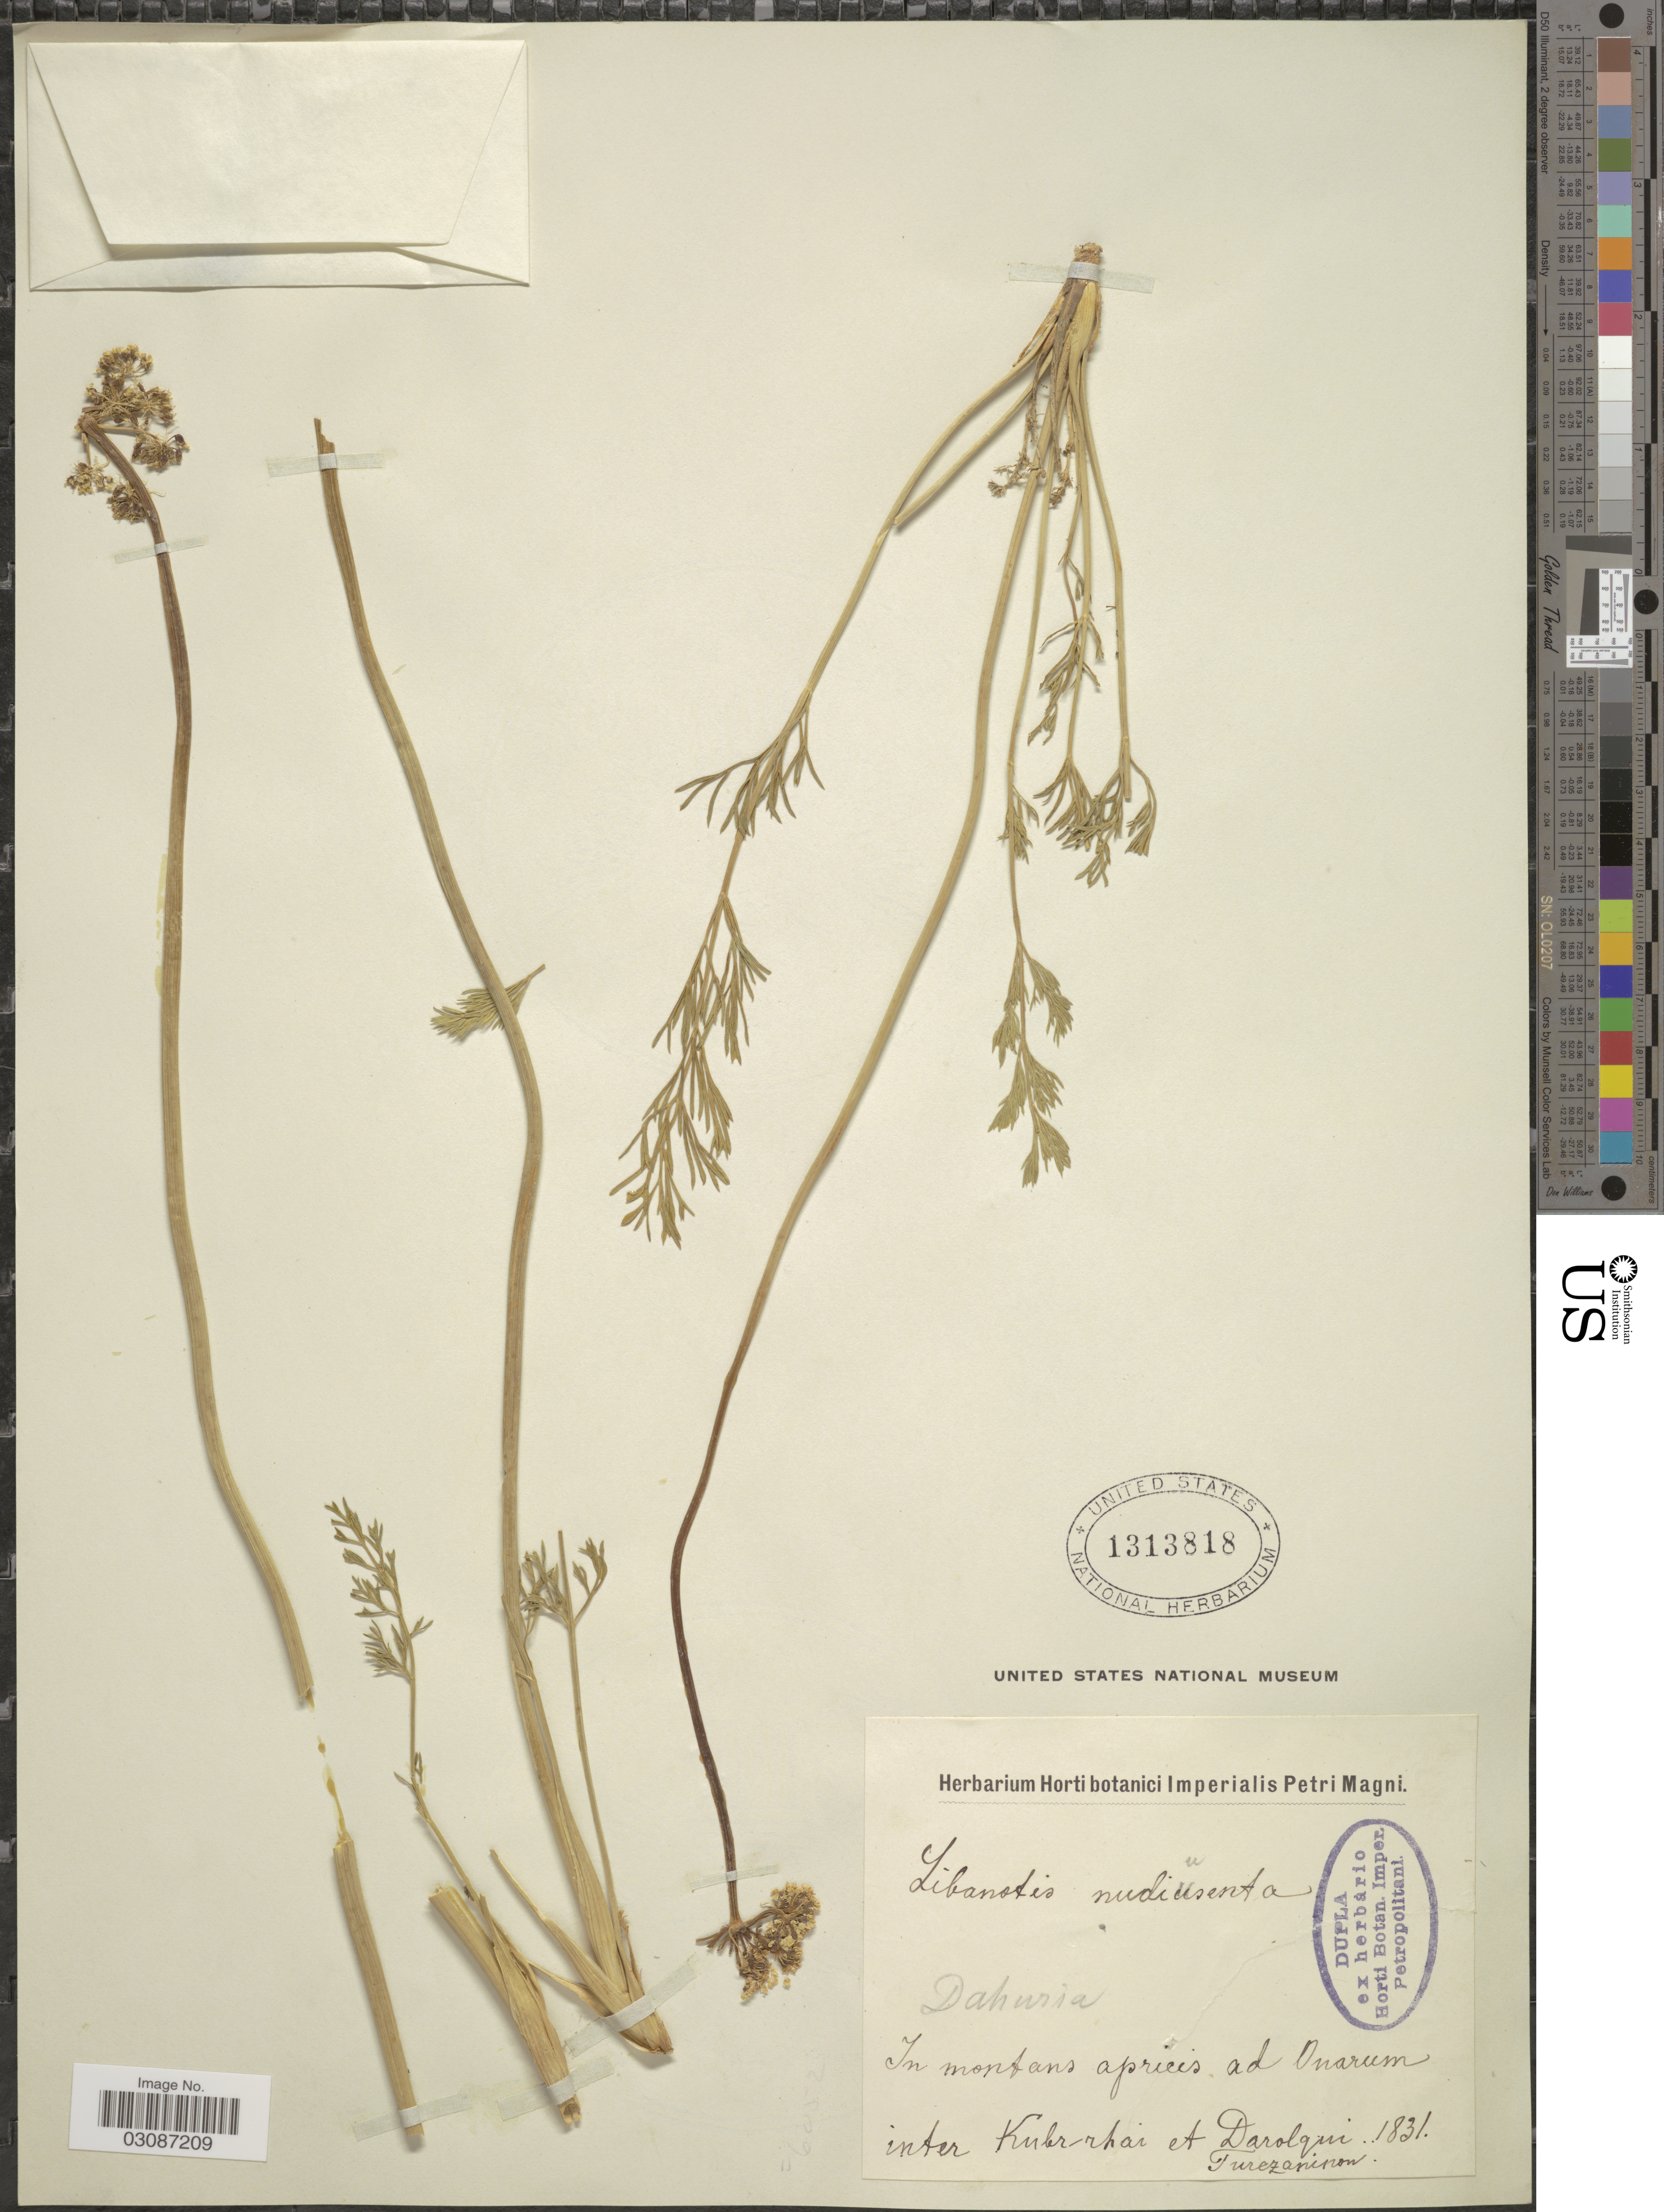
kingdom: Plantae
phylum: Tracheophyta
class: Magnoliopsida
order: Apiales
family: Apiaceae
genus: Libanotis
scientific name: Libanotis sp.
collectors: -. Turezaninow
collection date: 1831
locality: In montans apricis ad Onarum inter Kubr-rhai et Darolqui.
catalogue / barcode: US 1313818